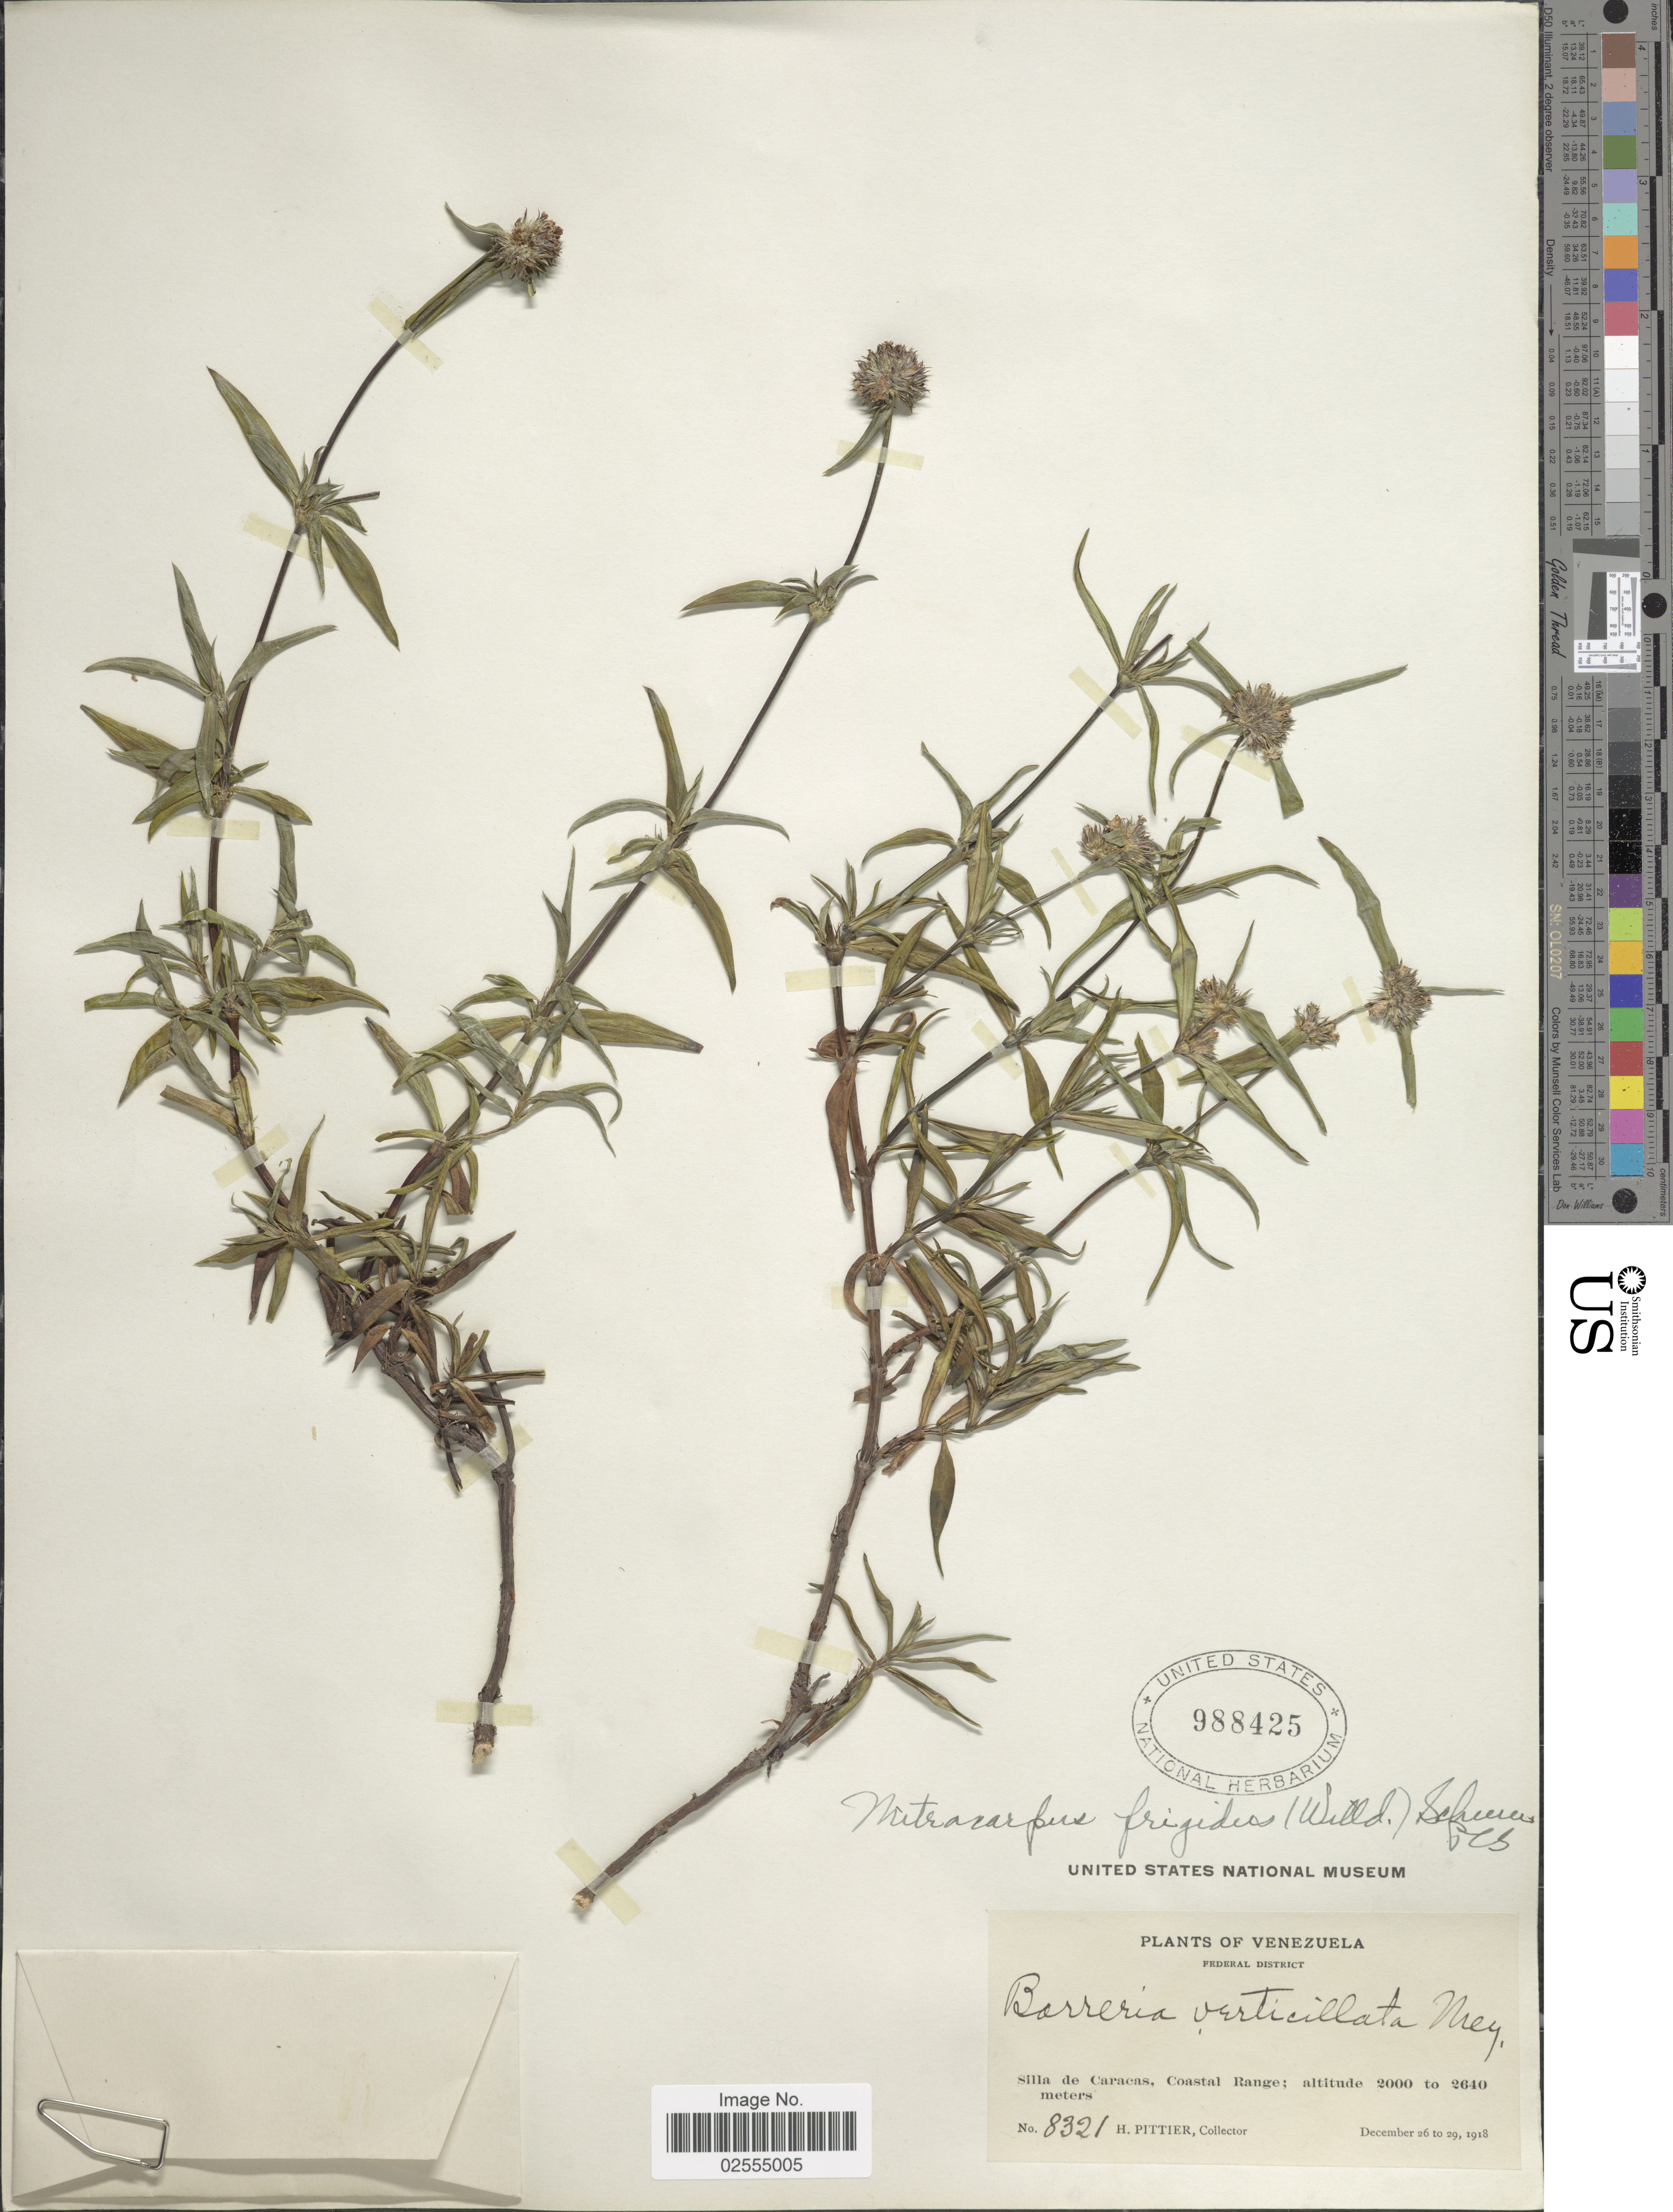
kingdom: Plantae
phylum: Tracheophyta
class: Magnoliopsida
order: Gentianales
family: Rubiaceae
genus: Mitracarpus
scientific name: Mitracarpus frigidus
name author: (Willd. ex Roem. & Schult.) K. Schum.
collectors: H. F. Pittier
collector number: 8321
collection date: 1918-12-26/1918-12-29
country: Venezuela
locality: Federal District. Silla de Caracas, Coastal Range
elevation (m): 2000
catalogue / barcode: US 988425